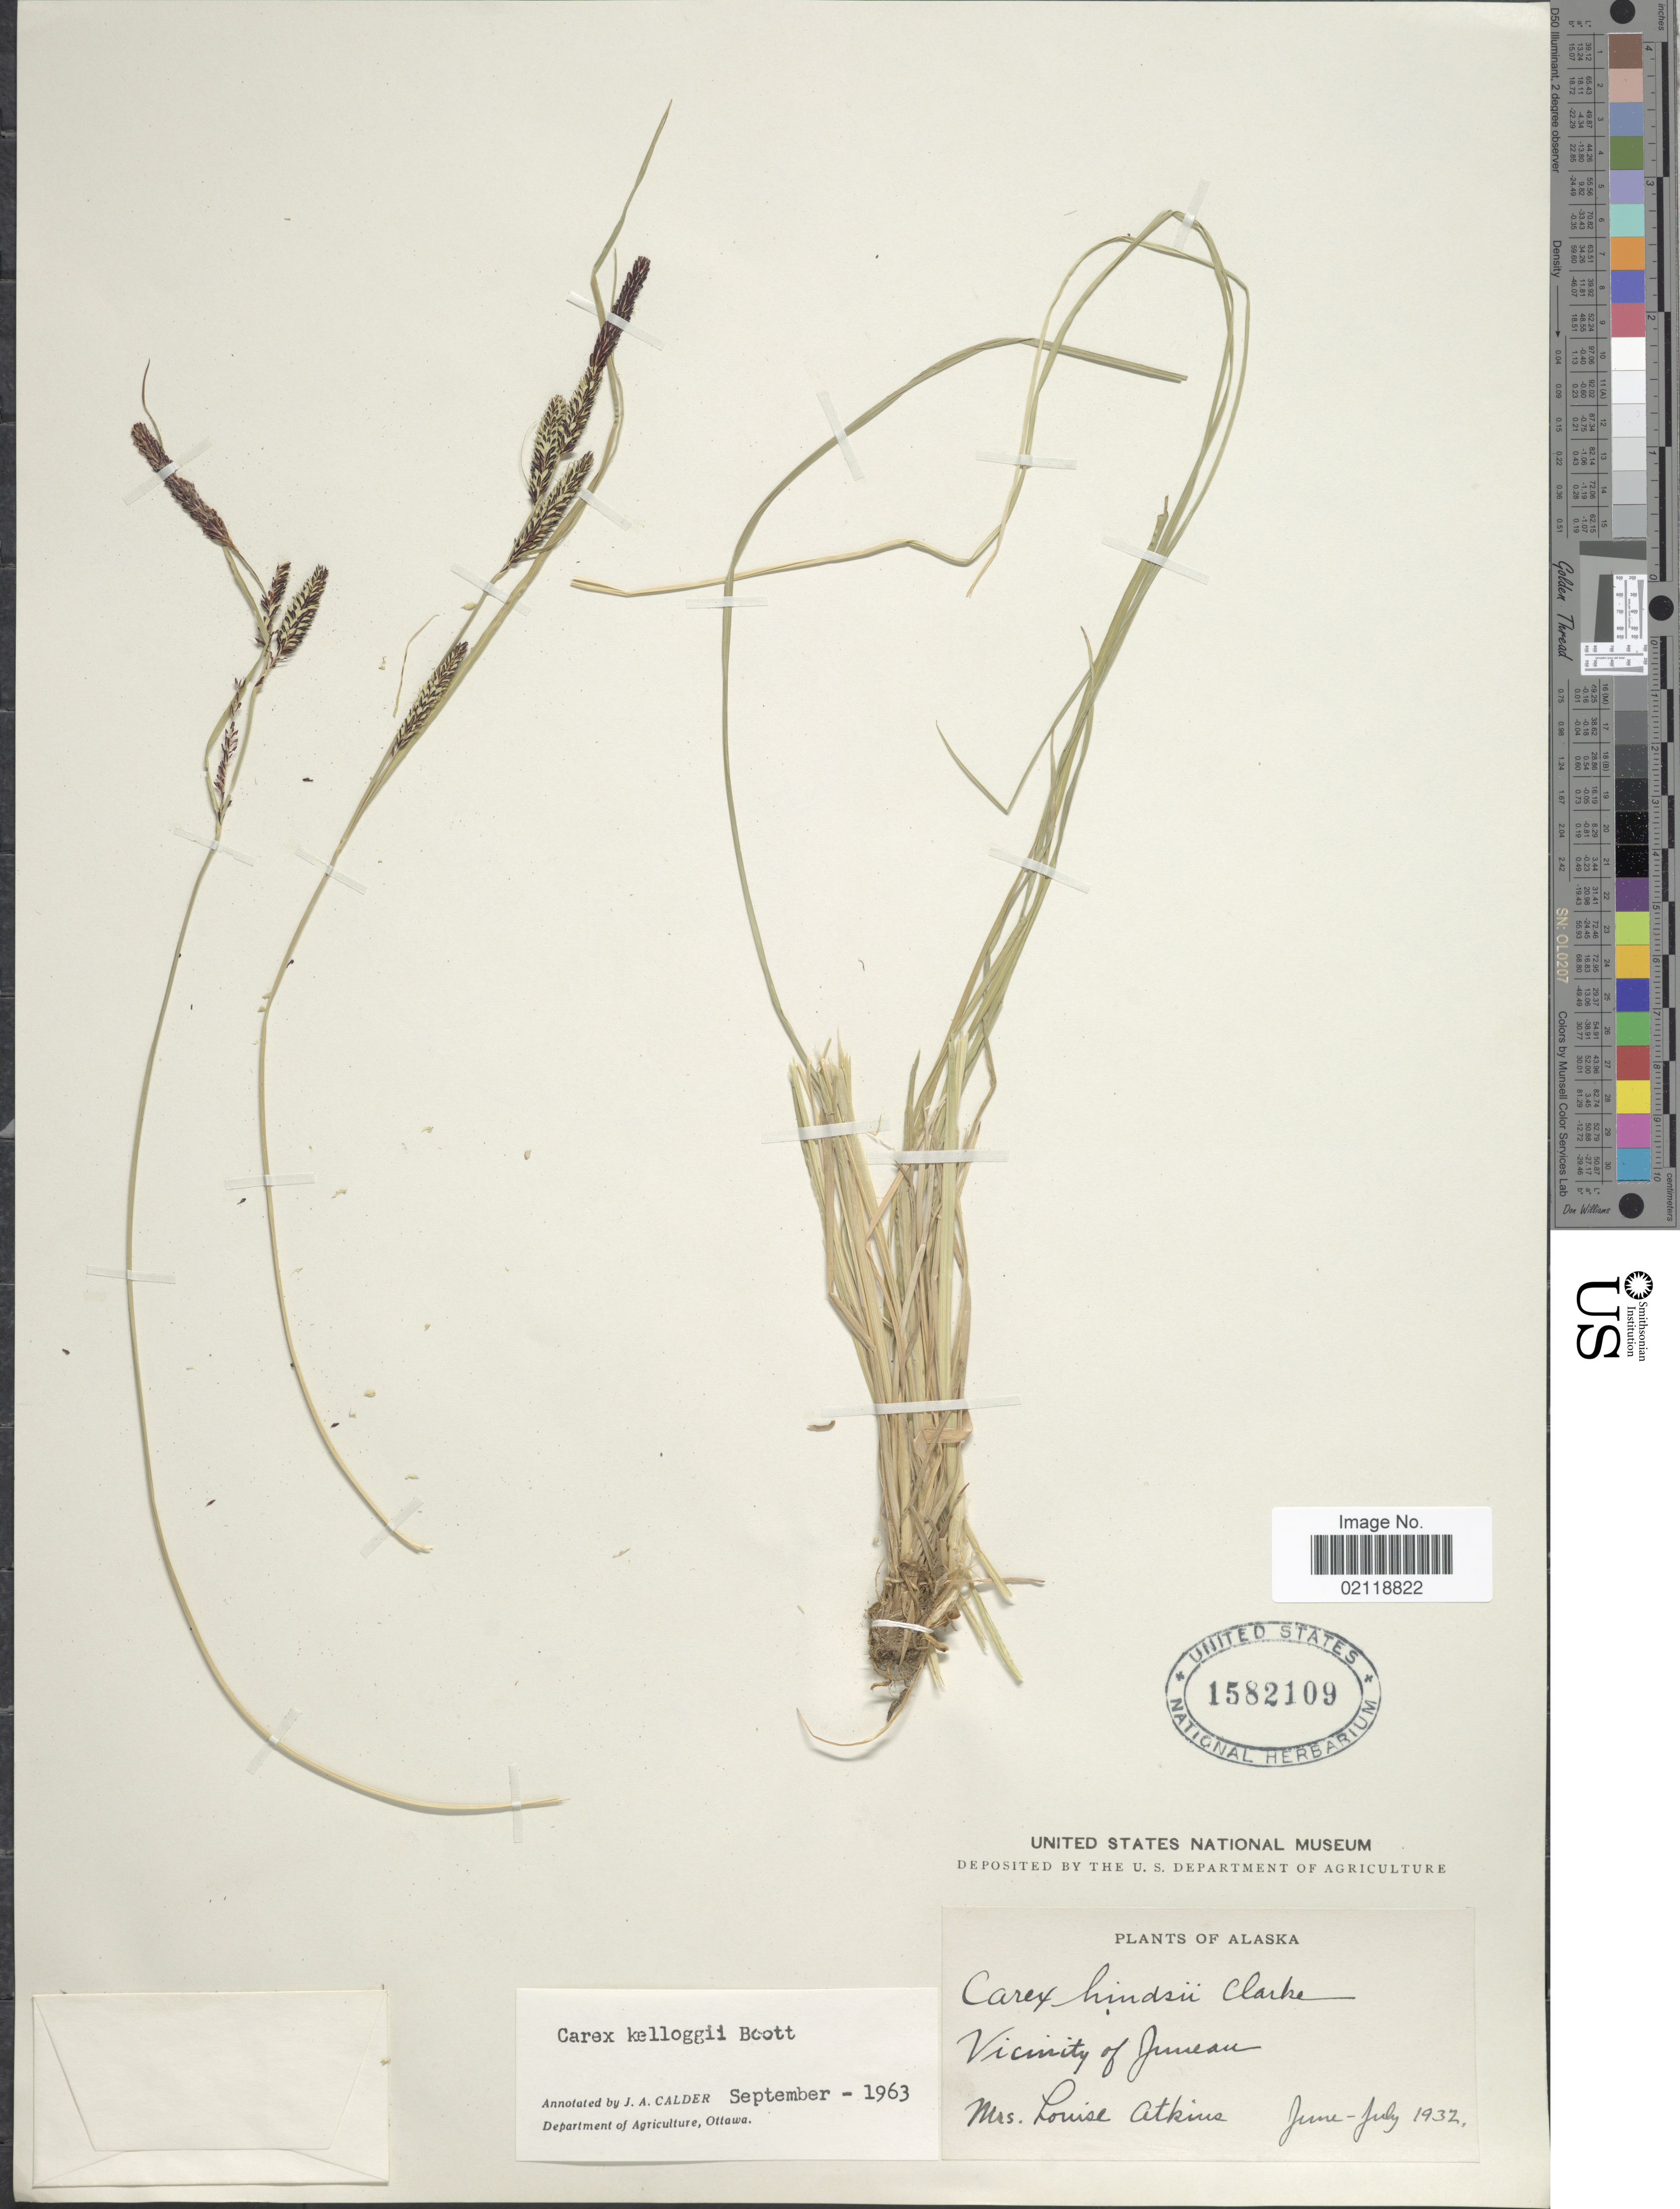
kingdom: Plantae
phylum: Tracheophyta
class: Liliopsida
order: Poales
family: Cyperaceae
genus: Carex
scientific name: Carex kelloggii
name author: W. Boott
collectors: L. Atkins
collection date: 1932-06/1932-07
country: United States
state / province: Alaska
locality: Vicinity of Juneau.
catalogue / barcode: US 1582109